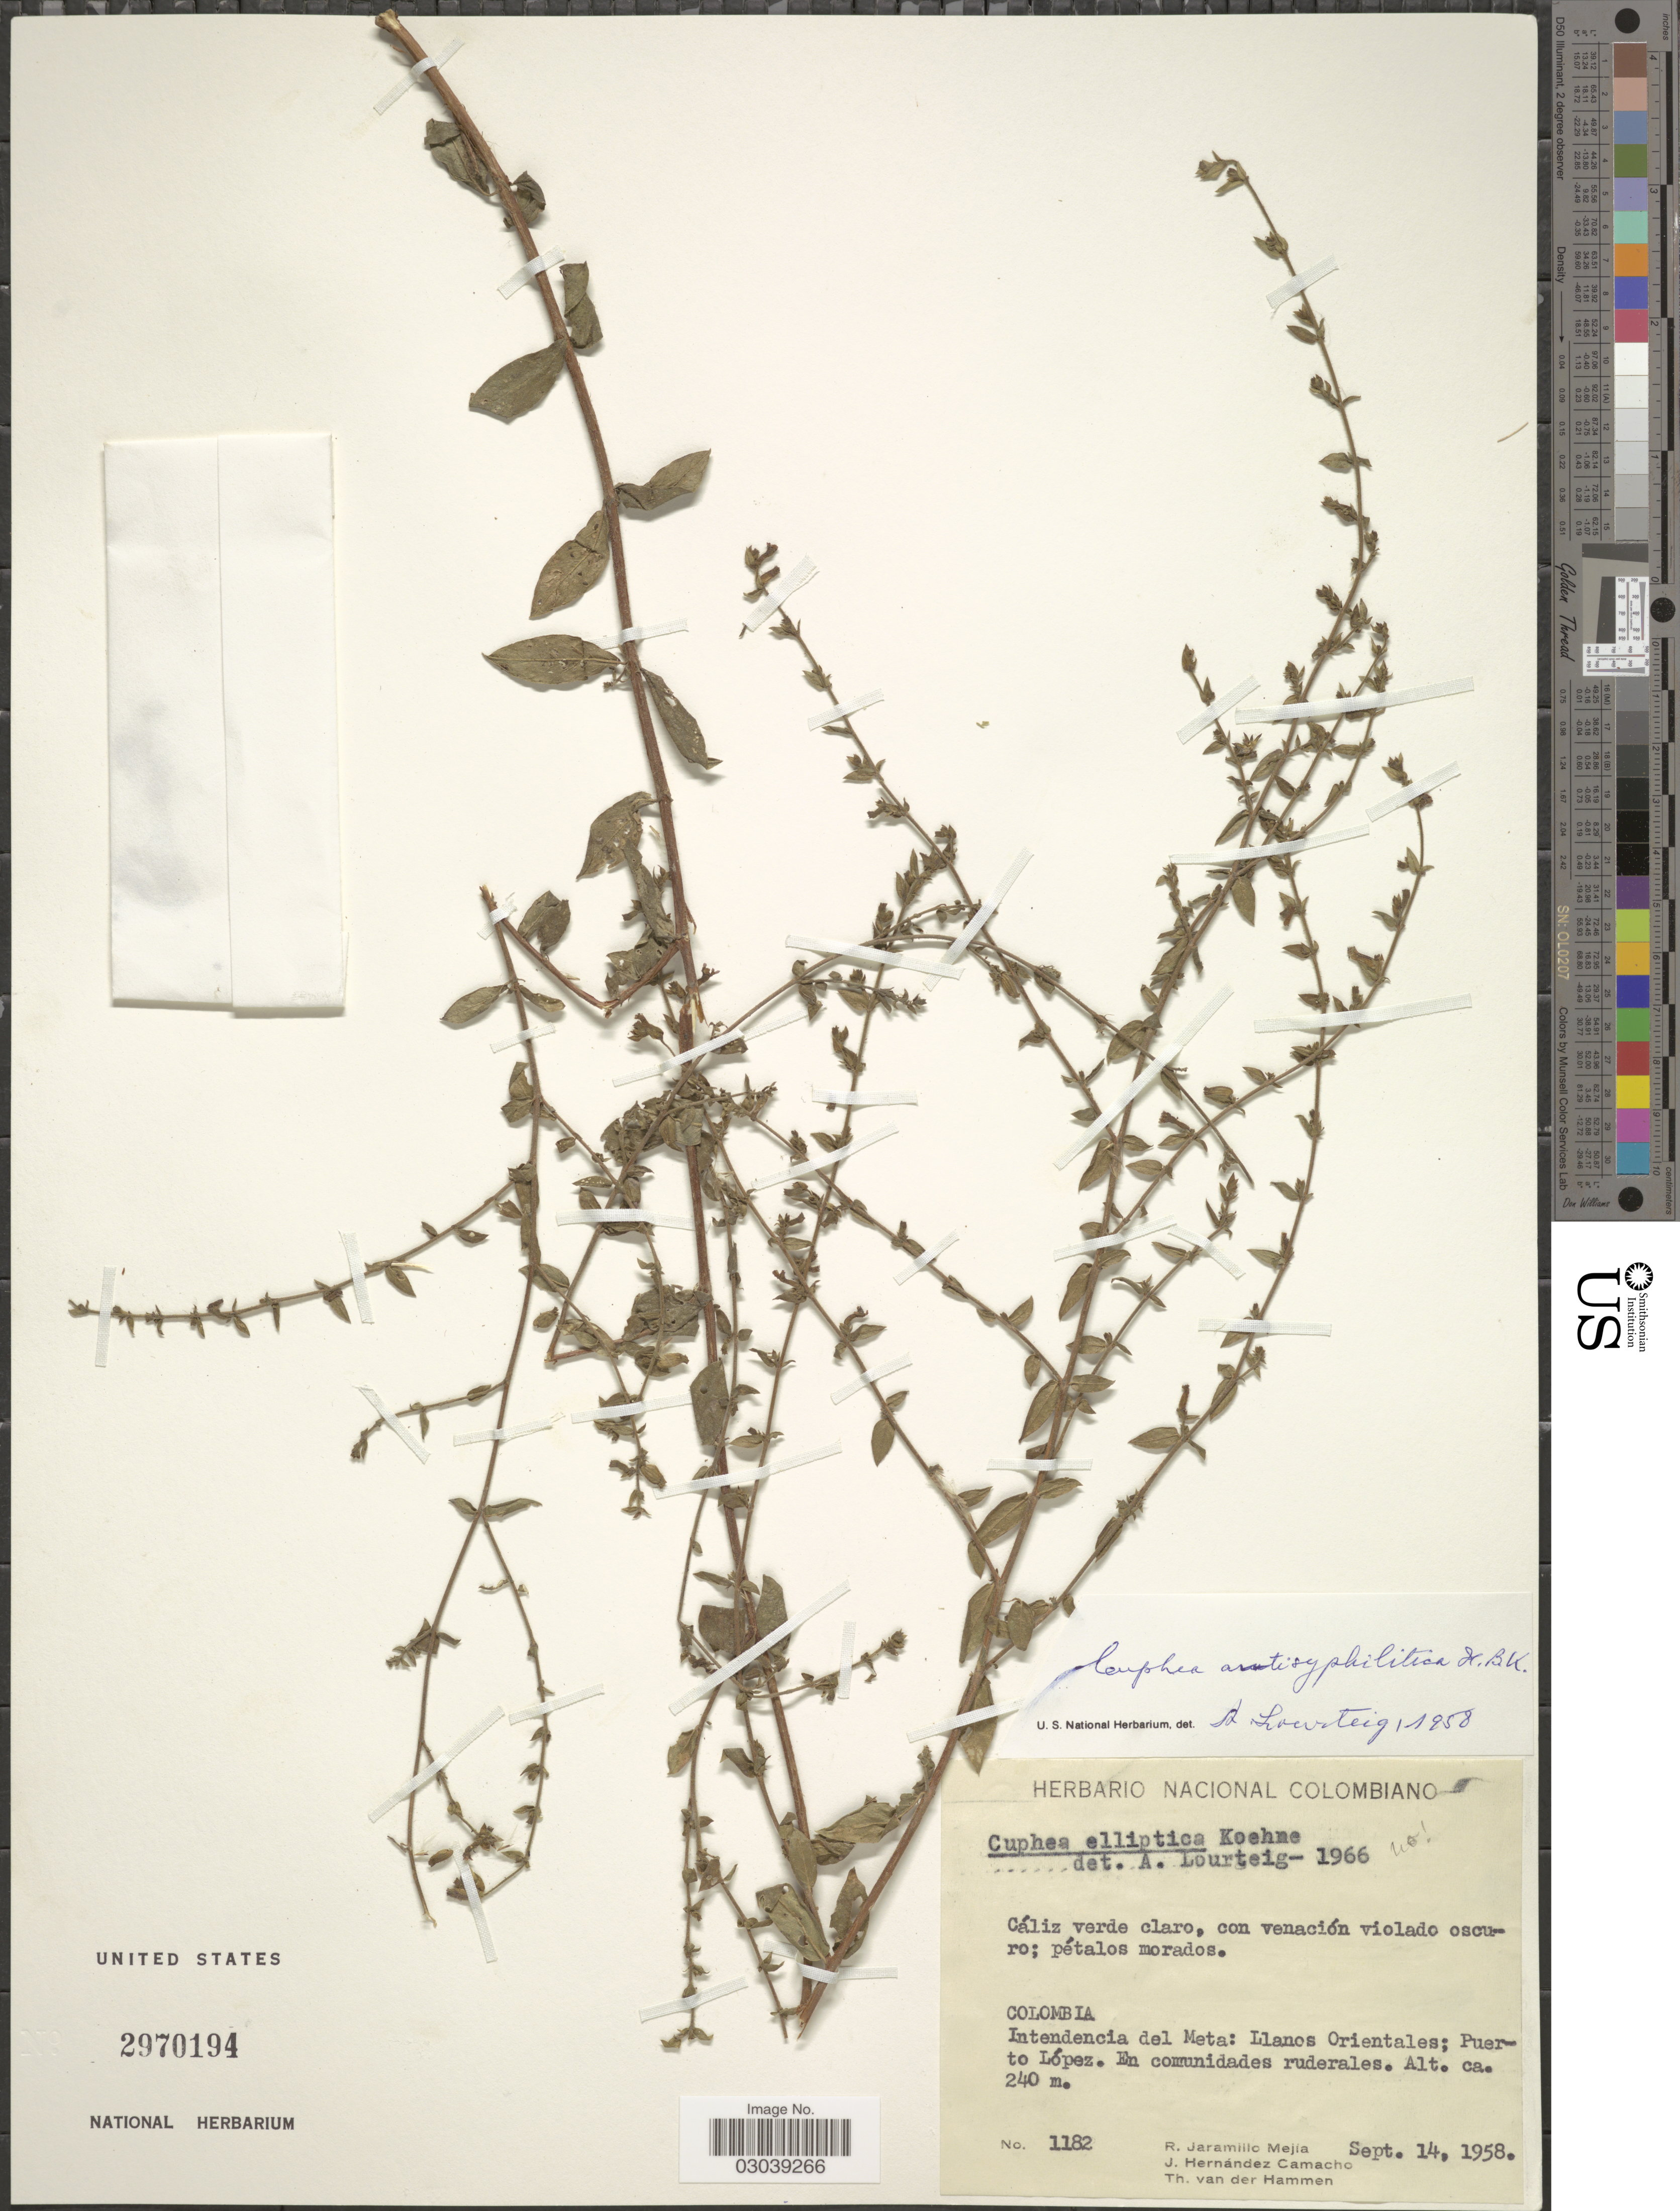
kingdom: Plantae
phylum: Tracheophyta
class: Magnoliopsida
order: Myrtales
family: Lythraceae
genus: Cuphea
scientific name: Cuphea antisyphilitica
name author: Kunth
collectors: R. Jaramillo M., J. Hernández-Camacho & T. Hammen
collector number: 1182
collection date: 1958-09-14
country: Colombia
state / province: Meta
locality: Intendencia del Meta: Llanos Orientales; Puerto López. En comunidades ruderales.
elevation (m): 240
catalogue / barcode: US 2970194